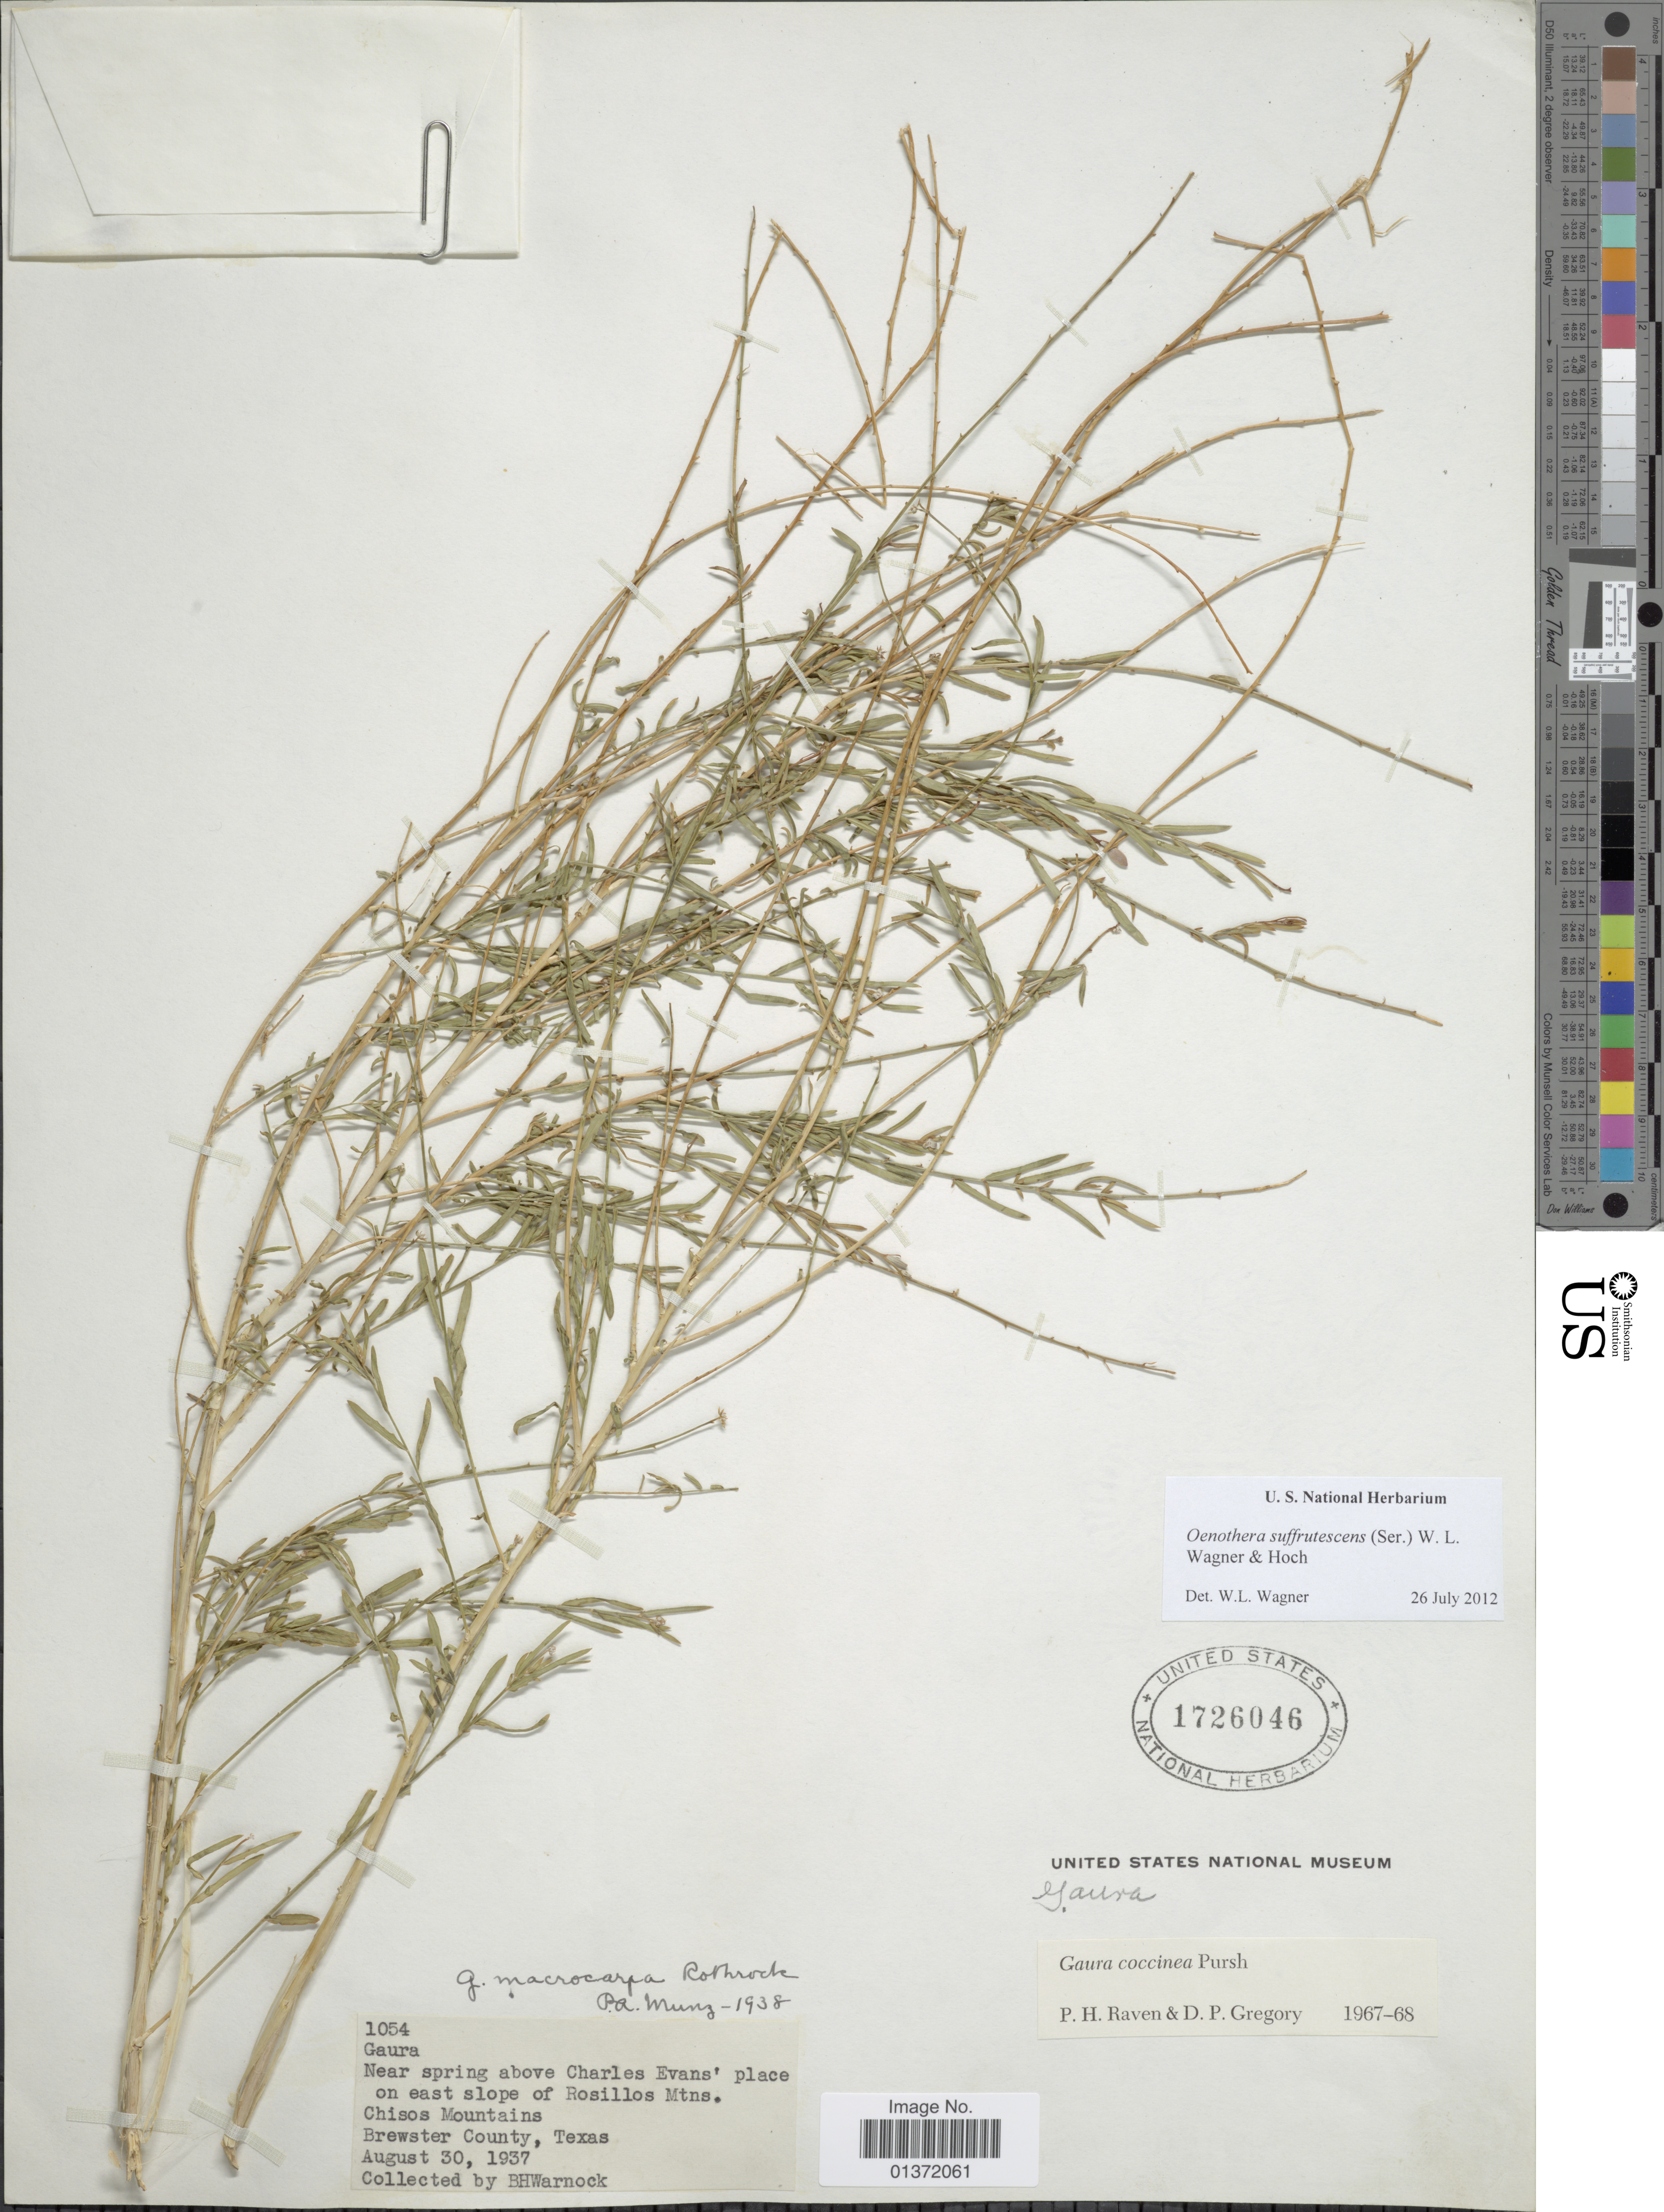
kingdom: Plantae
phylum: Tracheophyta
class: Magnoliopsida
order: Myrtales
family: Onagraceae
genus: Oenothera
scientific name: Oenothera suffrutescens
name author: (Ser.) W.L. Wagner & Hoch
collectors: B. H. Warnock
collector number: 1054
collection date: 1937-08-30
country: United States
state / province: Texas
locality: Near spring above Charles Evans' place on east slope of Rosillos mtns, Chisos Mountains, Brewster County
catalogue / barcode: US 1726046